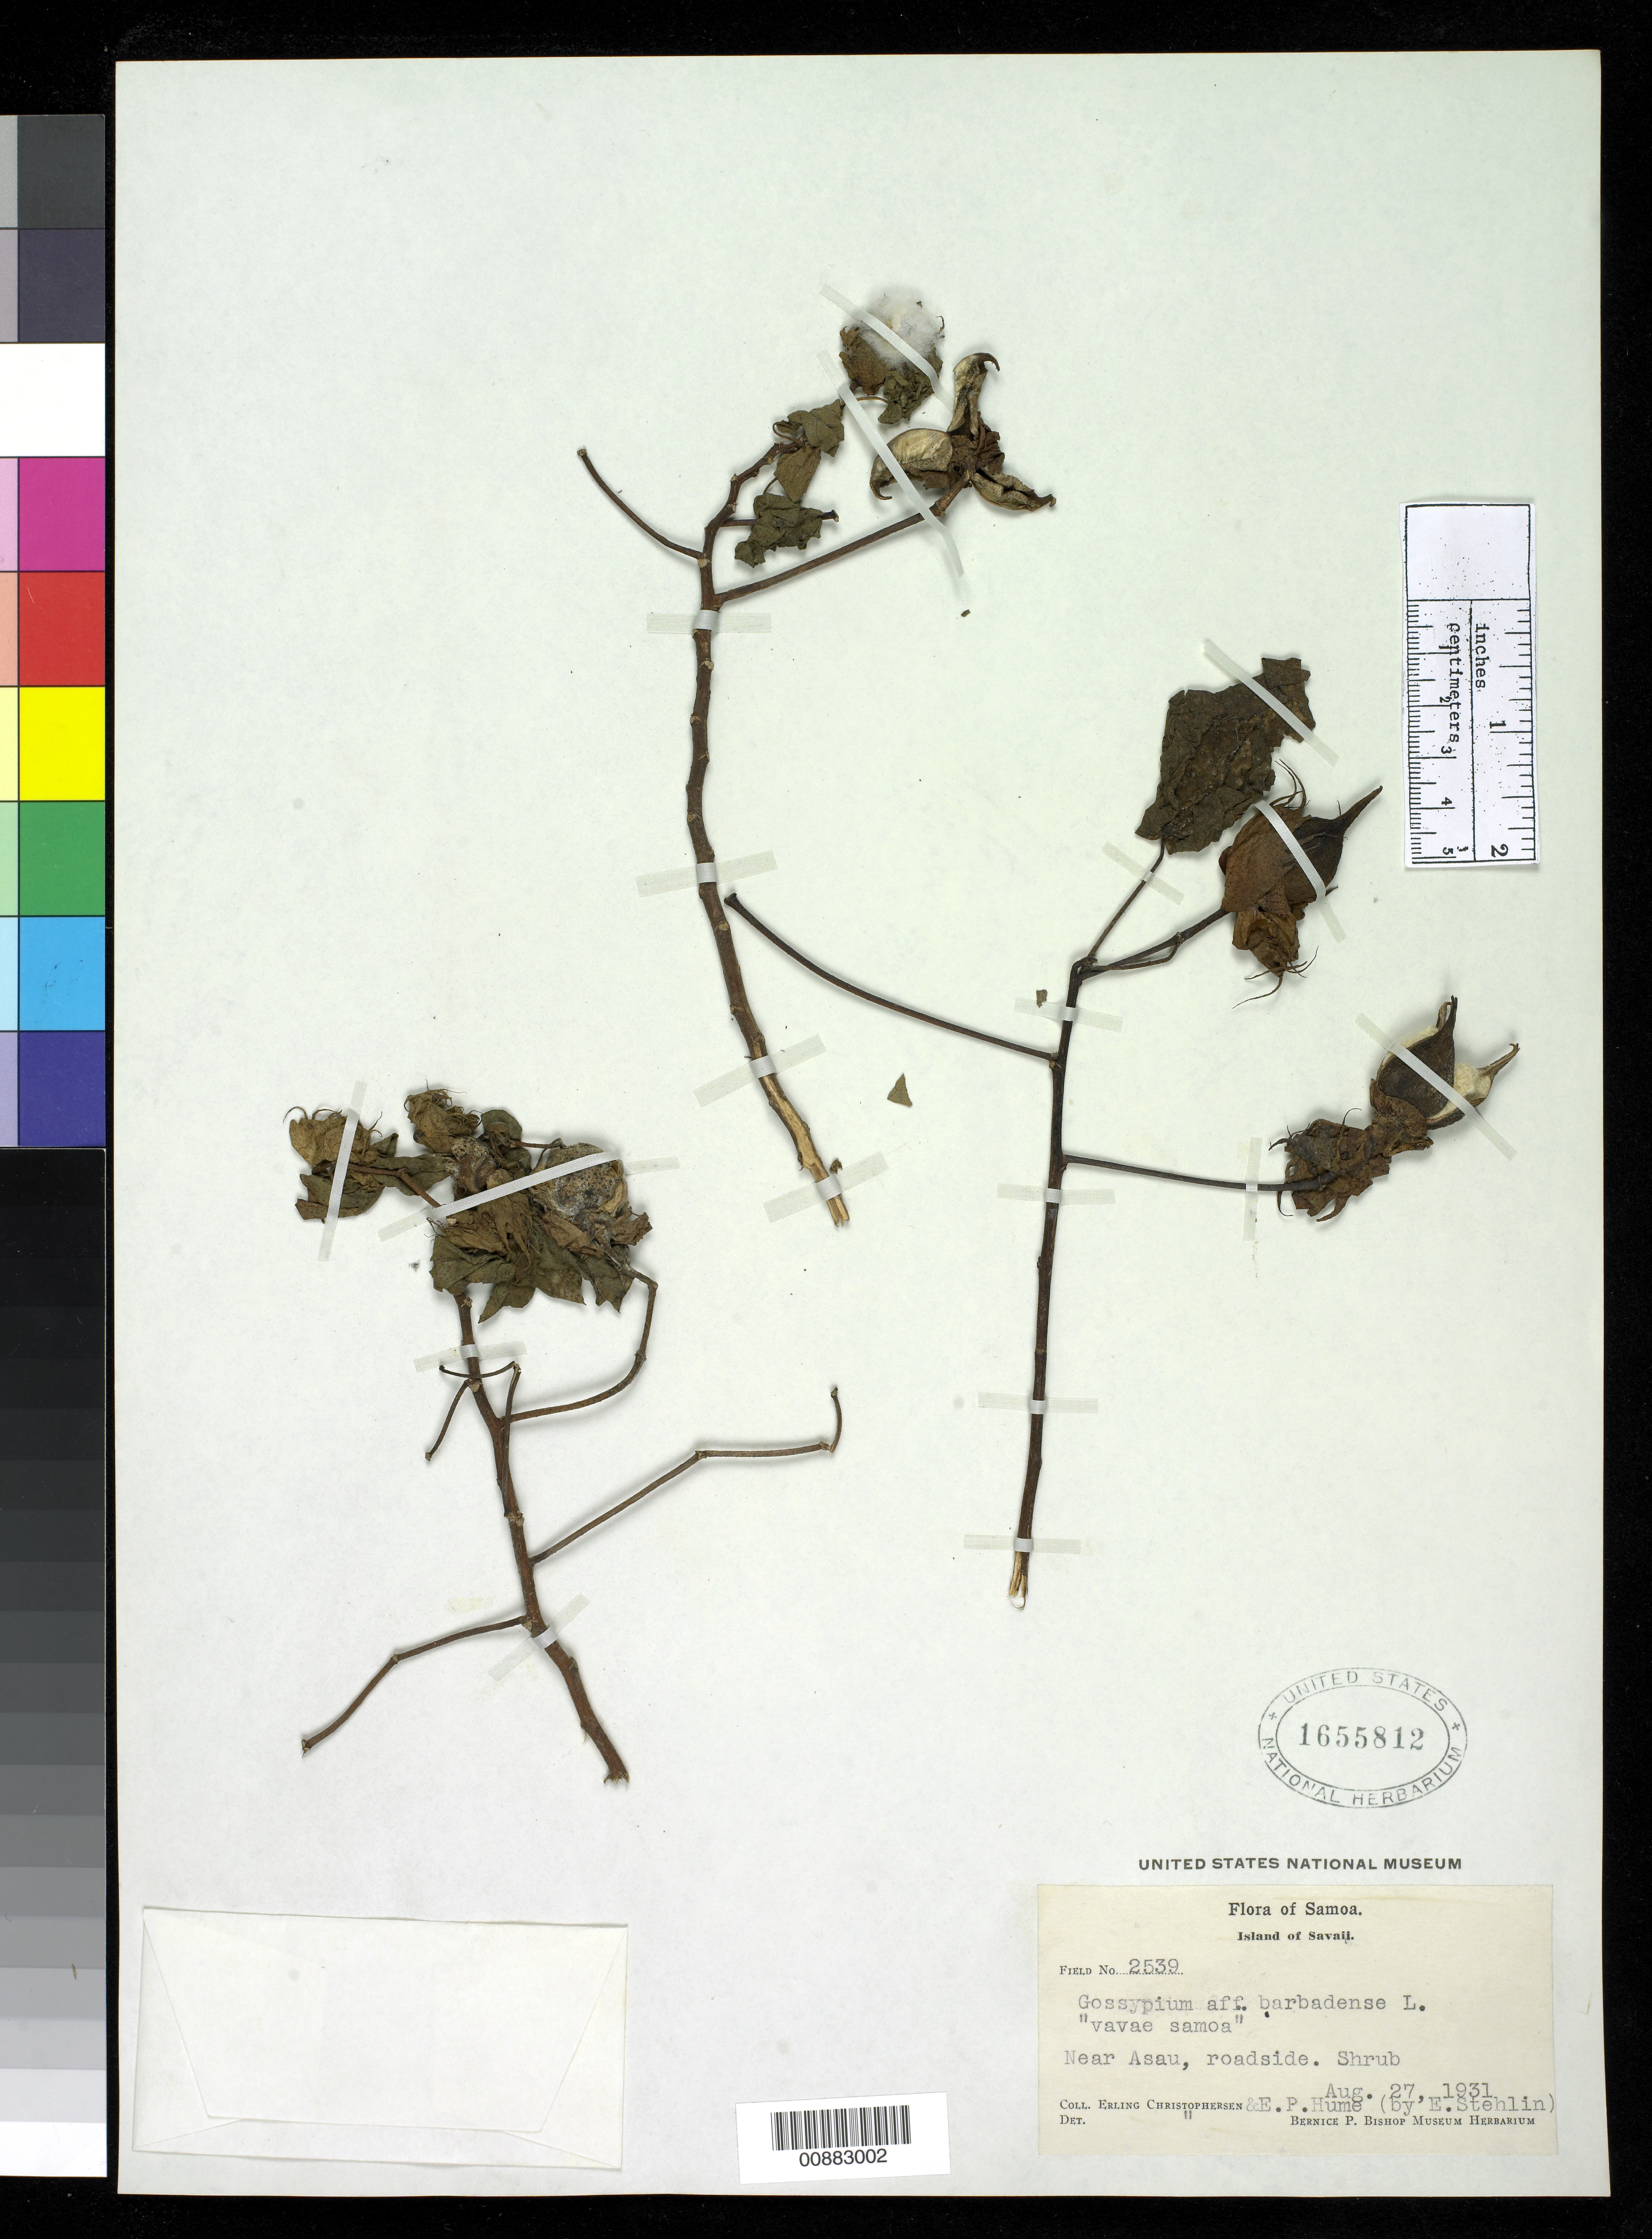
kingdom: Plantae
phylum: Tracheophyta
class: Magnoliopsida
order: Malvales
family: Malvaceae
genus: Gossypium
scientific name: Gossypium barbadense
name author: L.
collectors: E. Christophersen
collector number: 2539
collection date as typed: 27 Aug 1931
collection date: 1931-08-27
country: Samoa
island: Savai'i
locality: Near Asau, roadside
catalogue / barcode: US 1655812